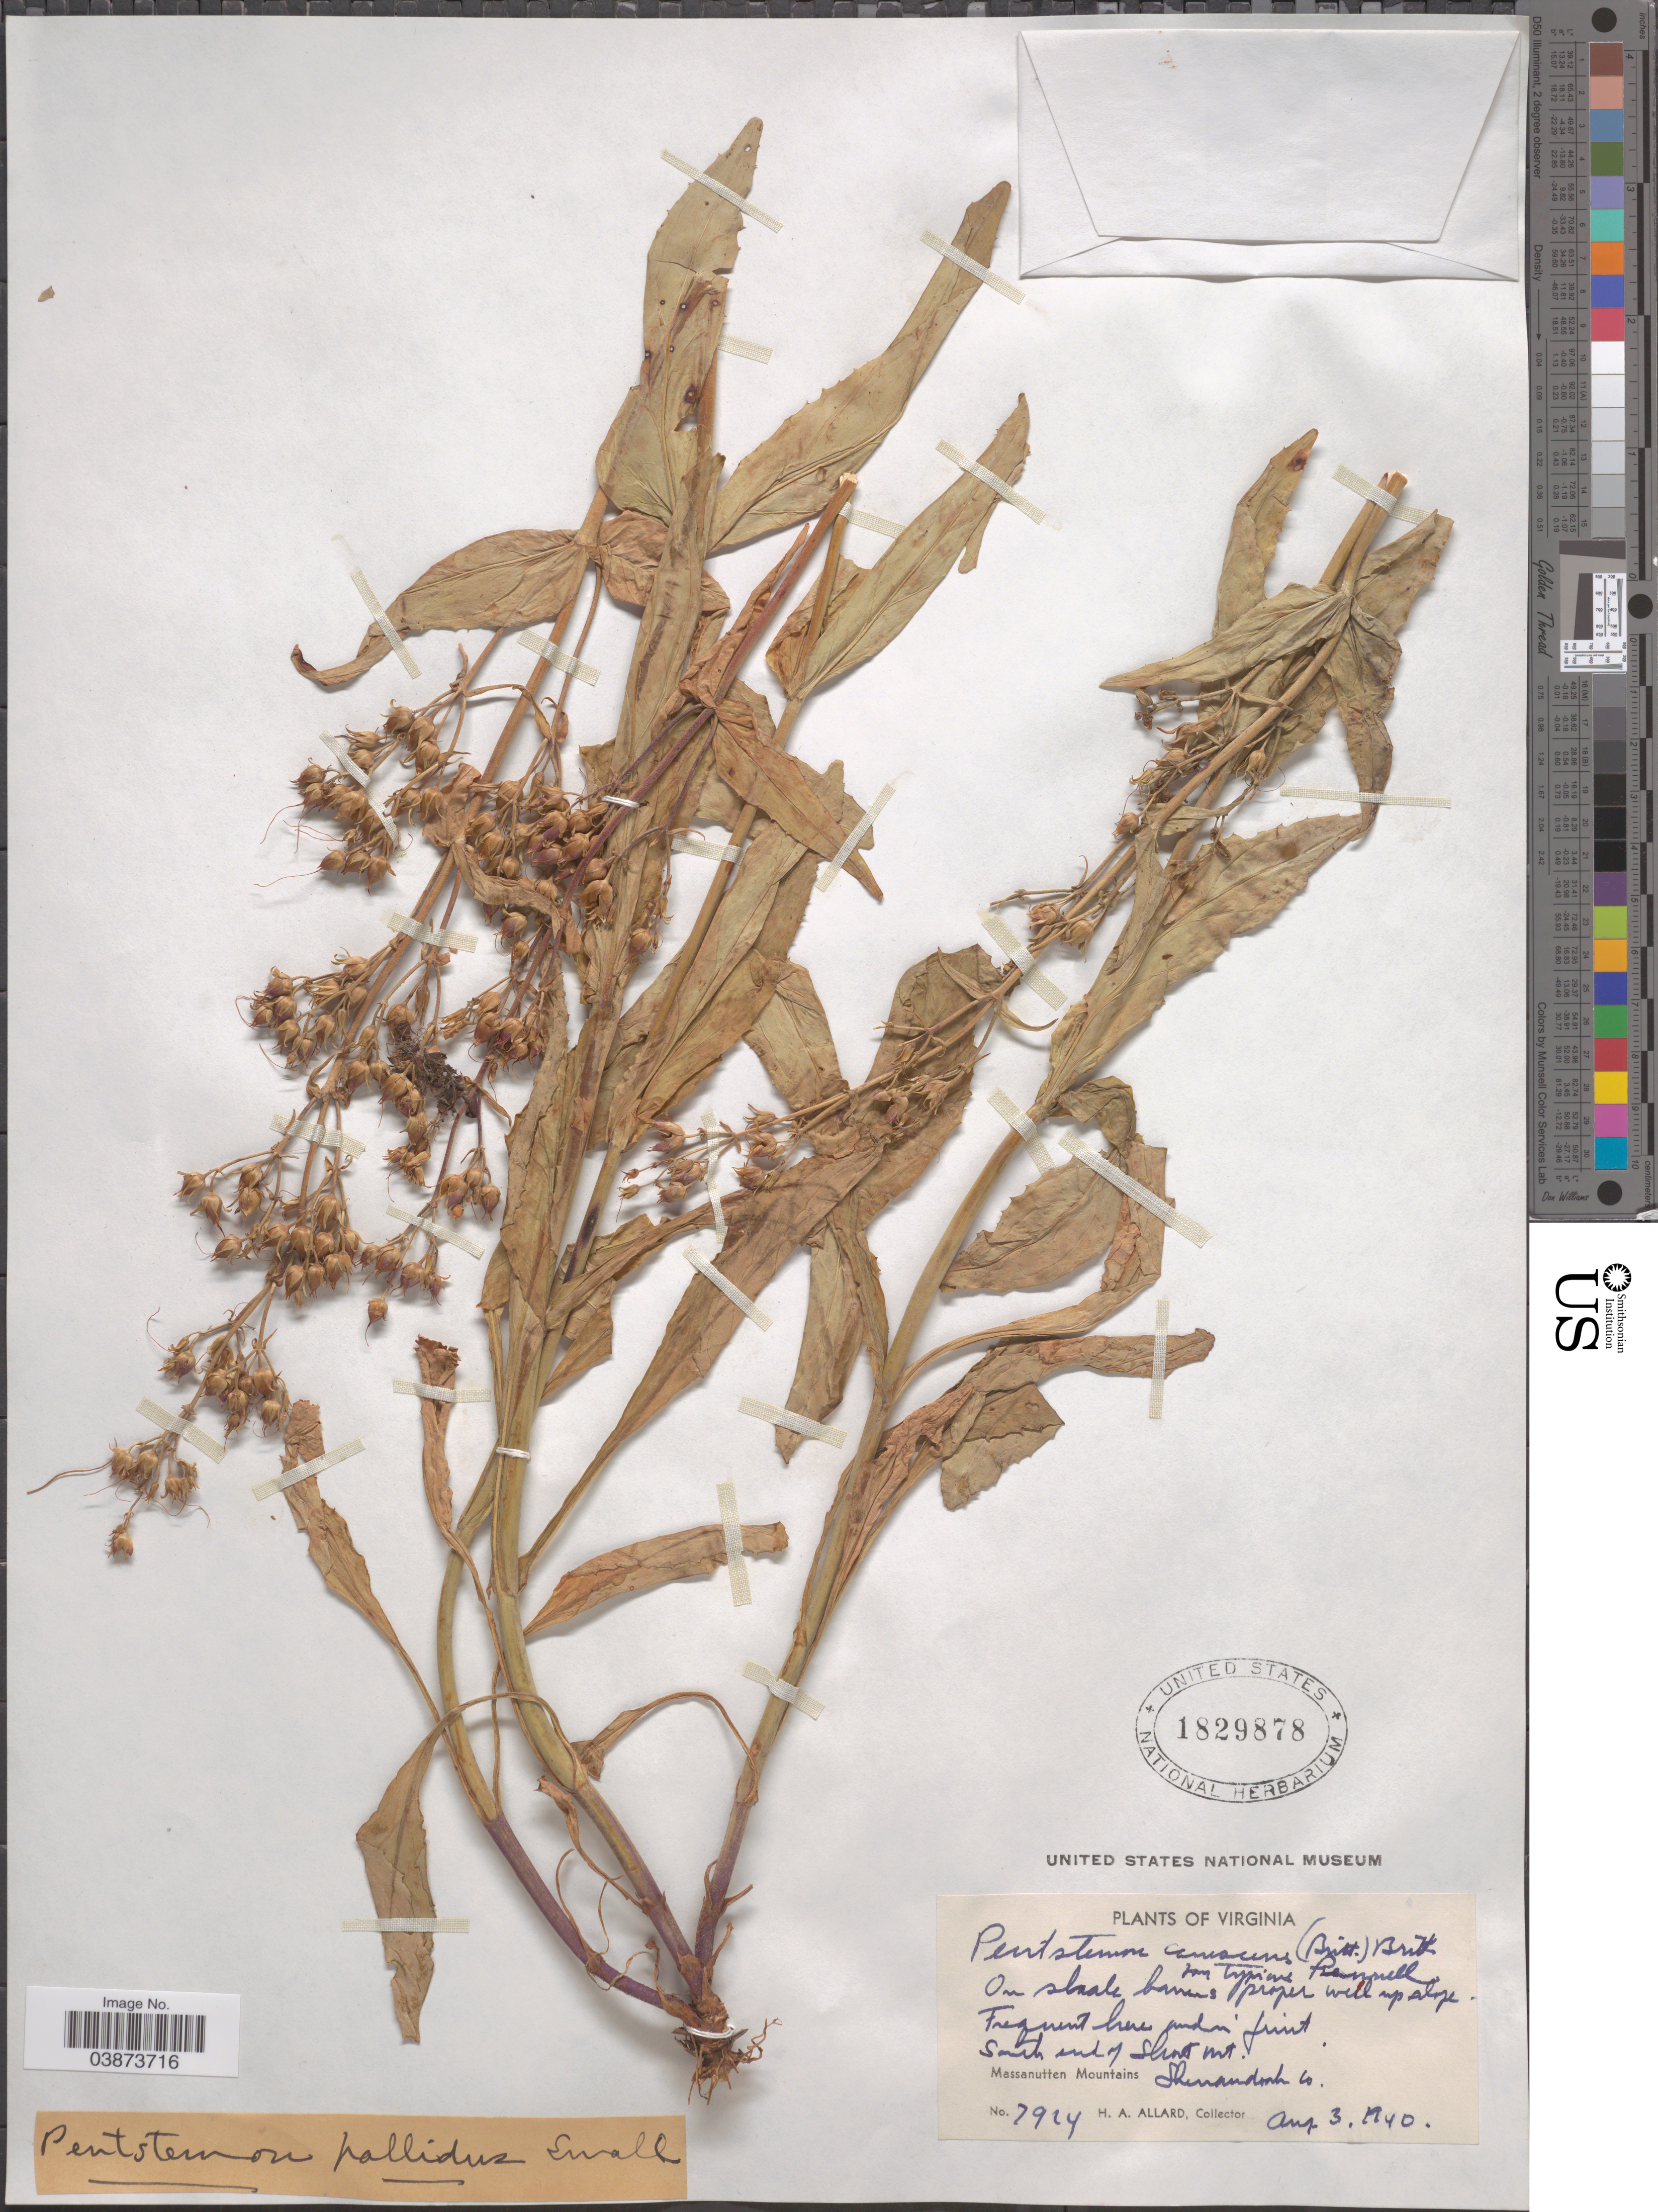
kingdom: Plantae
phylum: Tracheophyta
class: Magnoliopsida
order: Lamiales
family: Plantaginaceae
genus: Penstemon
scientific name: Penstemon canescens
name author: L.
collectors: H. A. Allard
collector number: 7924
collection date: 1940-08-03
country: United States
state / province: Virginia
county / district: Shenandoah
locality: On shale barrens proper well up slope. South end of Short Mt. Massanutten Mountains. Shenandoah Co.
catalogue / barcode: US 1829878